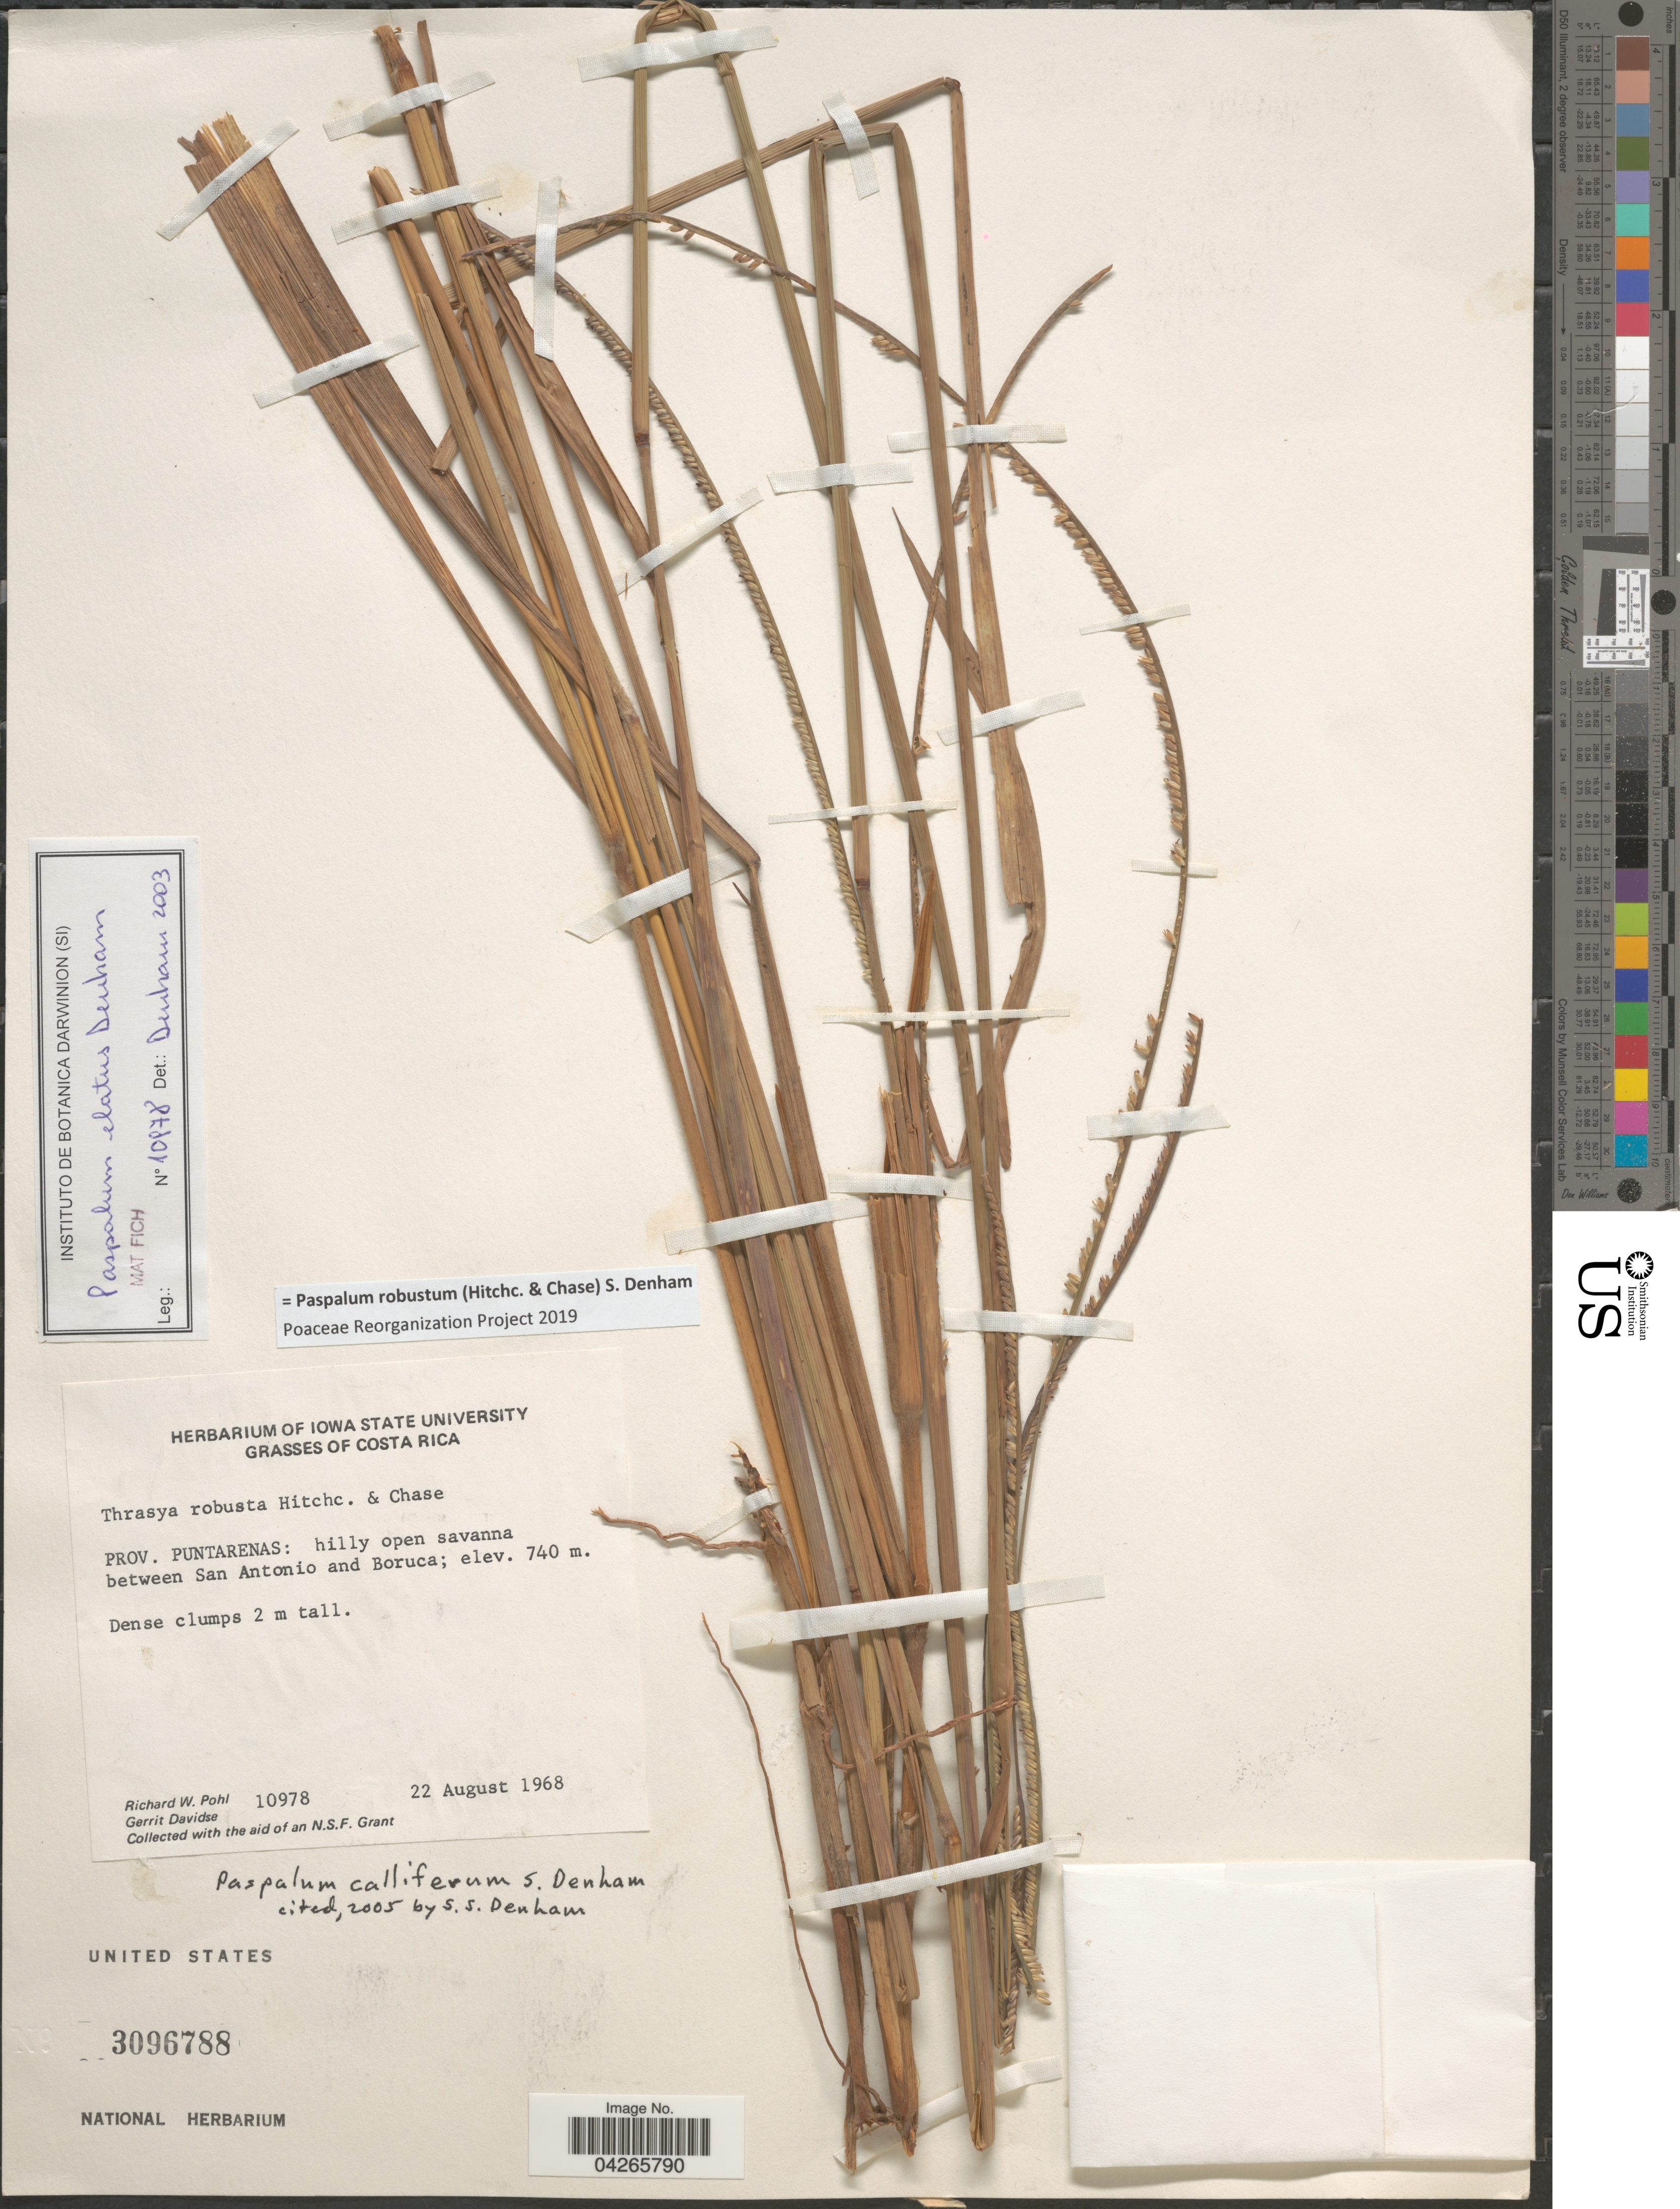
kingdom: Plantae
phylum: Tracheophyta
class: Liliopsida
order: Poales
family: Poaceae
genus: Paspalum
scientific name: Paspalum robustum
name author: (Hitchc. & Chase) S. Denham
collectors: R. W. Pohl & G. Davidse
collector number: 10978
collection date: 1968-08-22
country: Costa Rica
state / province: Puntarenas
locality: Hilly open savanna between San Antonio and Boruca.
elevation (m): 740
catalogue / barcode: US 3096788